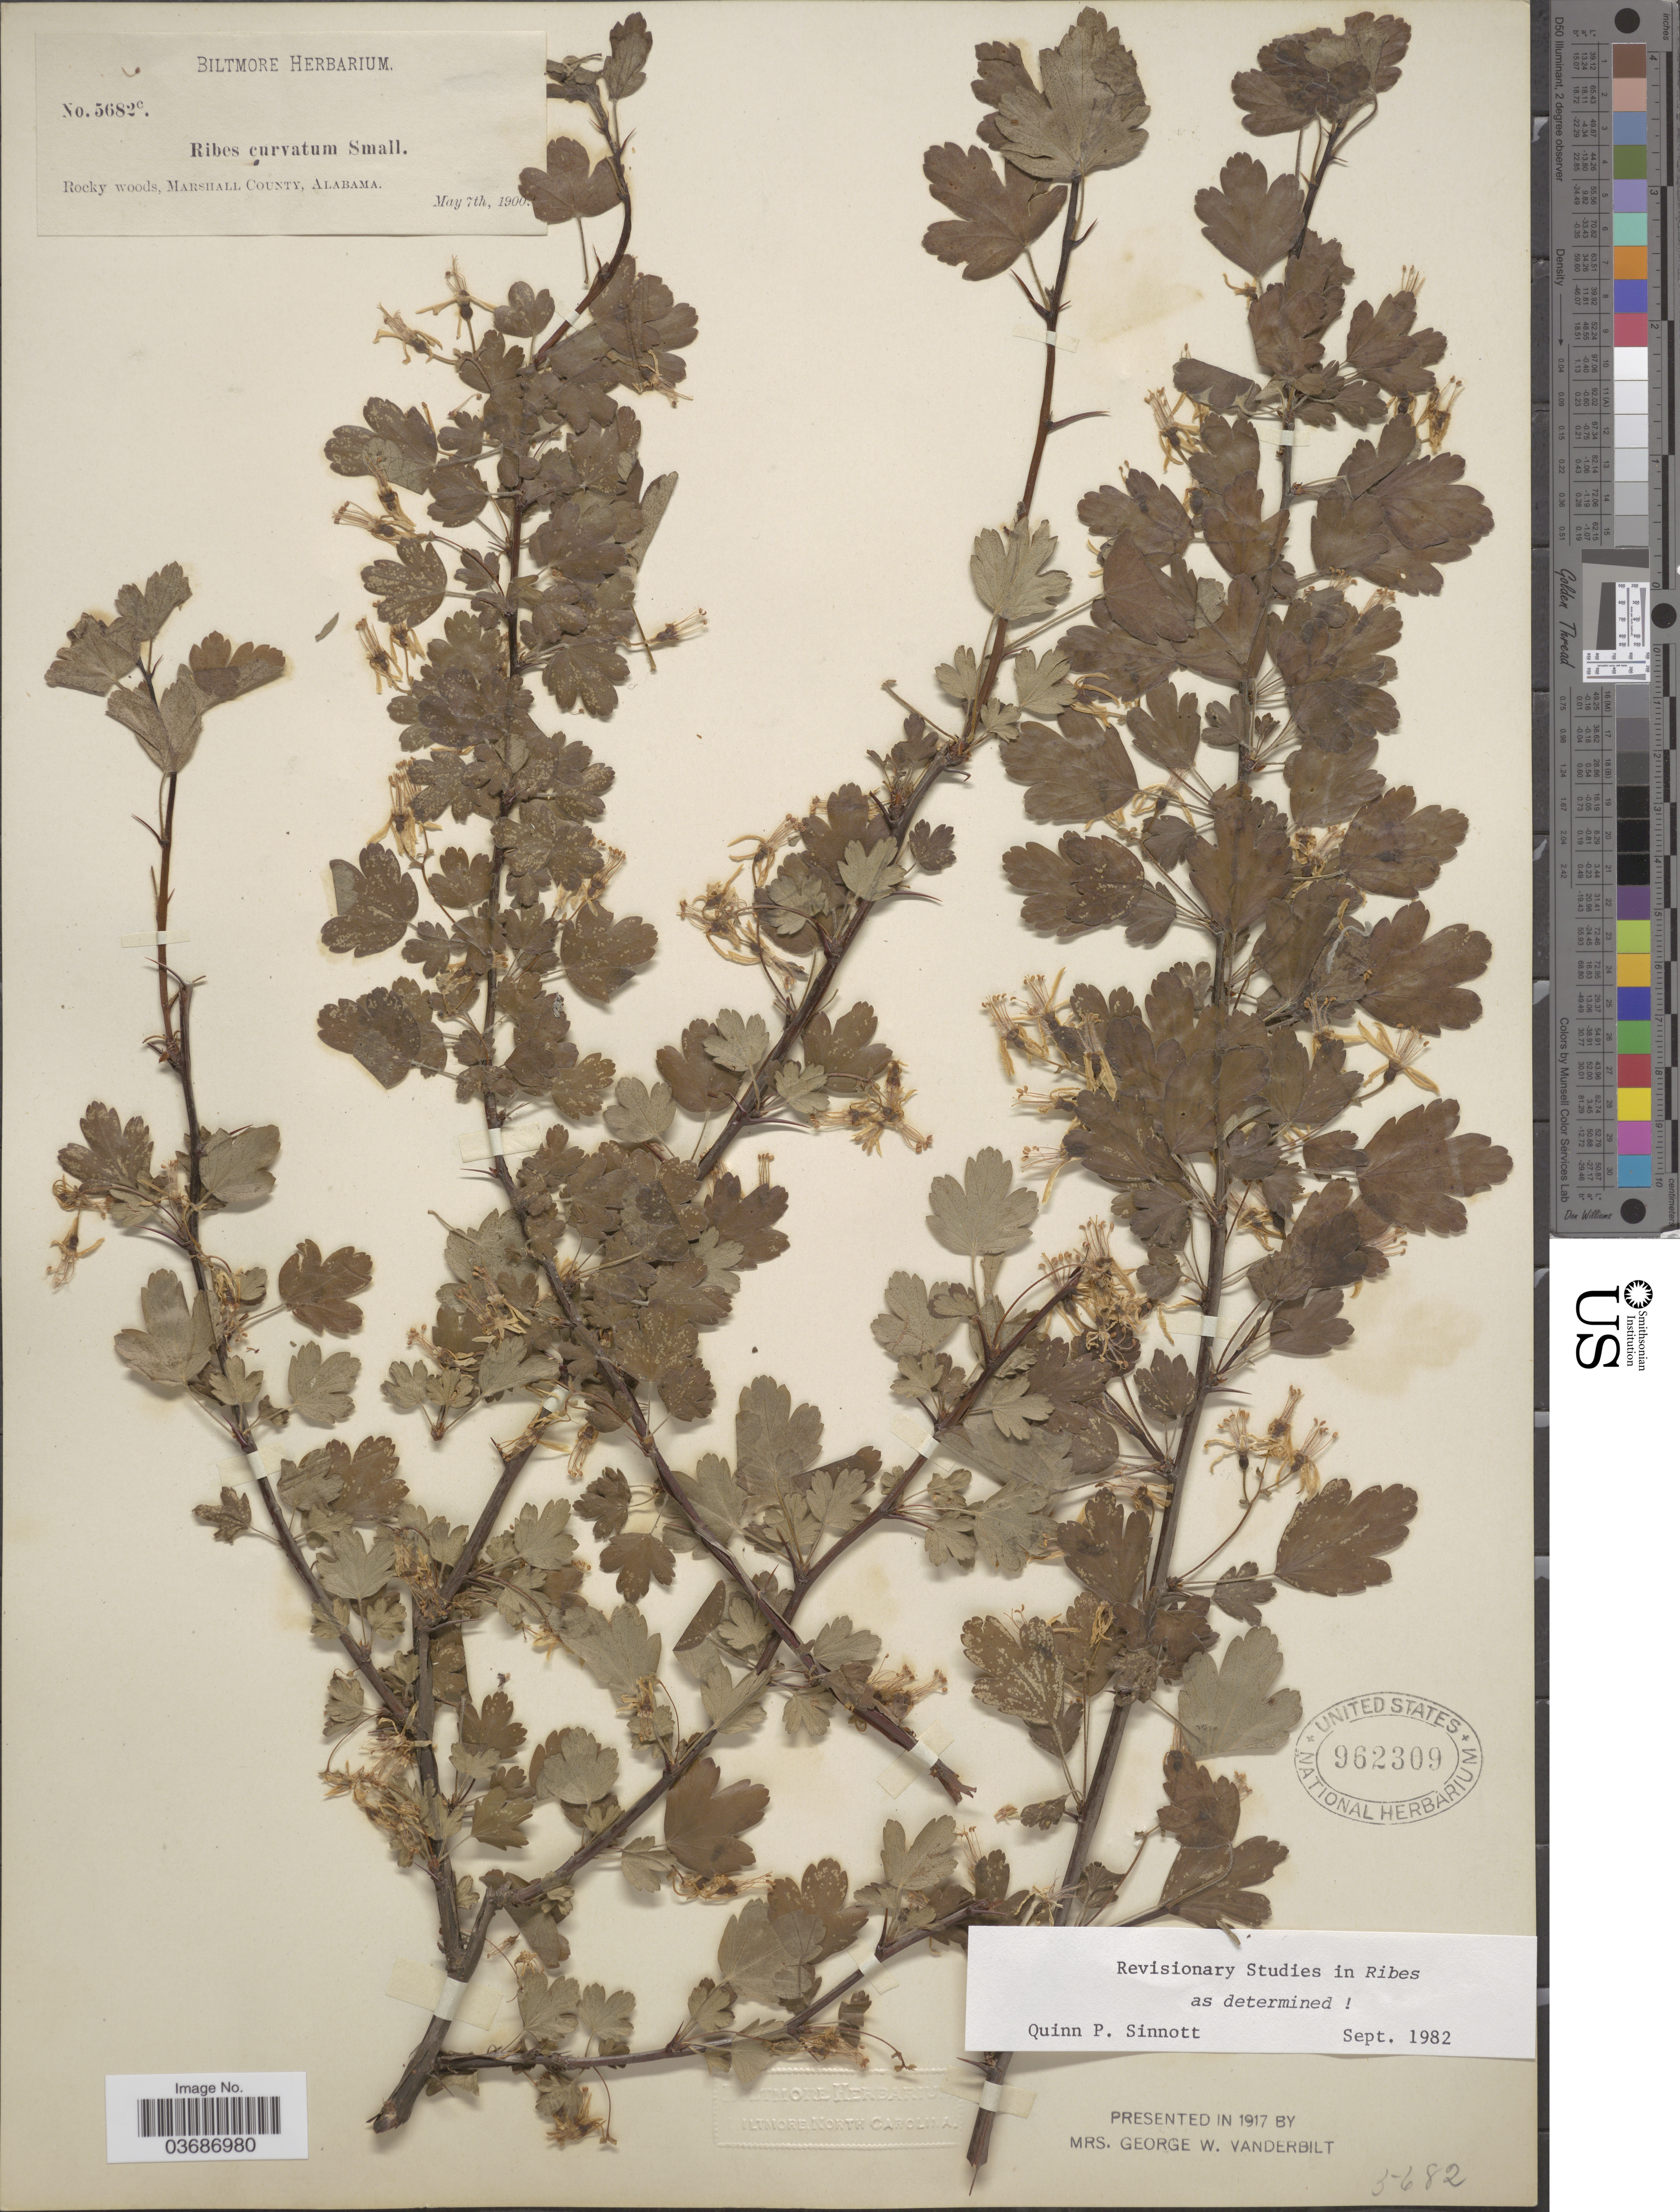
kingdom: Plantae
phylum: Tracheophyta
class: Magnoliopsida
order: Saxifragales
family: Grossulariaceae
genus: Ribes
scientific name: Ribes curvatum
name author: Small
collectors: ex herb. Biltmore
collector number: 5682c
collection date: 1900-05-07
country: United States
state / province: Alabama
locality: Rocky woods, Marshall County.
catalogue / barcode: US 962309